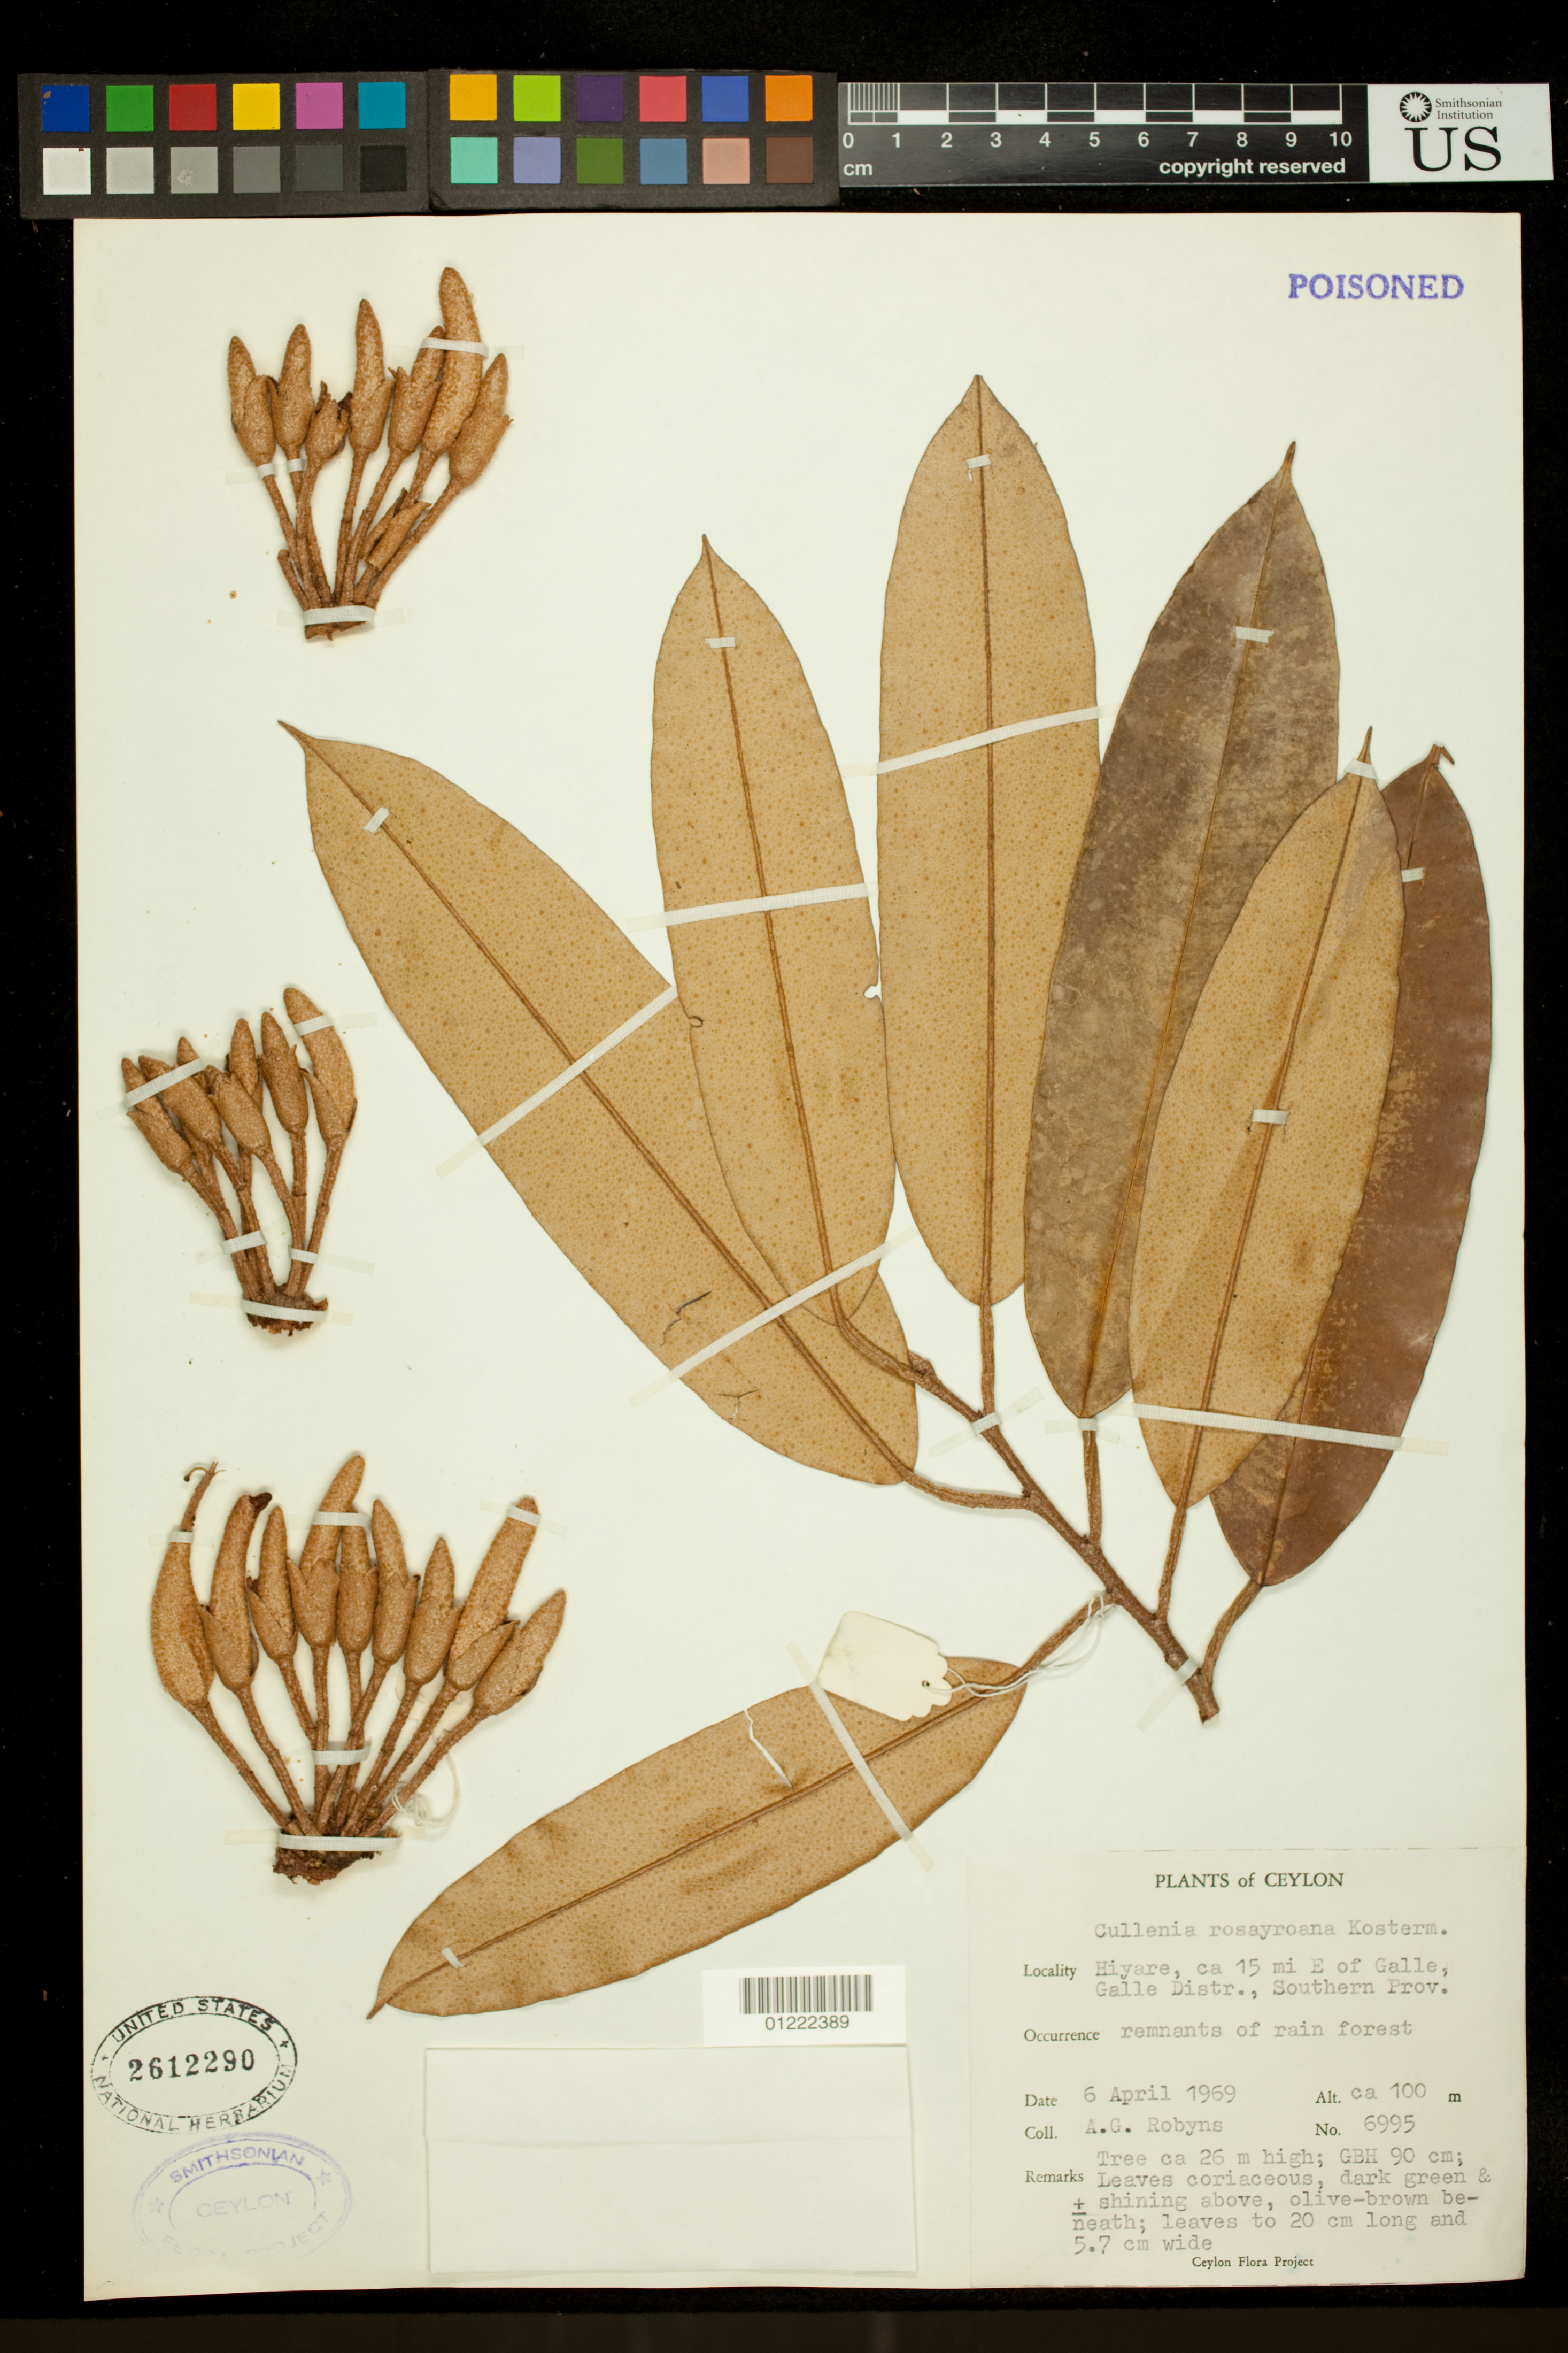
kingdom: Plantae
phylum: Tracheophyta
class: Magnoliopsida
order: Malvales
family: Malvaceae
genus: Cullenia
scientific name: Cullenia rosayroana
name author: Kosterm.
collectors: A. G. Robyns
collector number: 6995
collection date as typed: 4/6/1969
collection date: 1969-04-06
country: Sri Lanka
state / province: Southern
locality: Ceylon. Hiyare, ca 15 mi E of Galle, Galle Distr., Southern Prov.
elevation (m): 100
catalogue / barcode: US 2612290